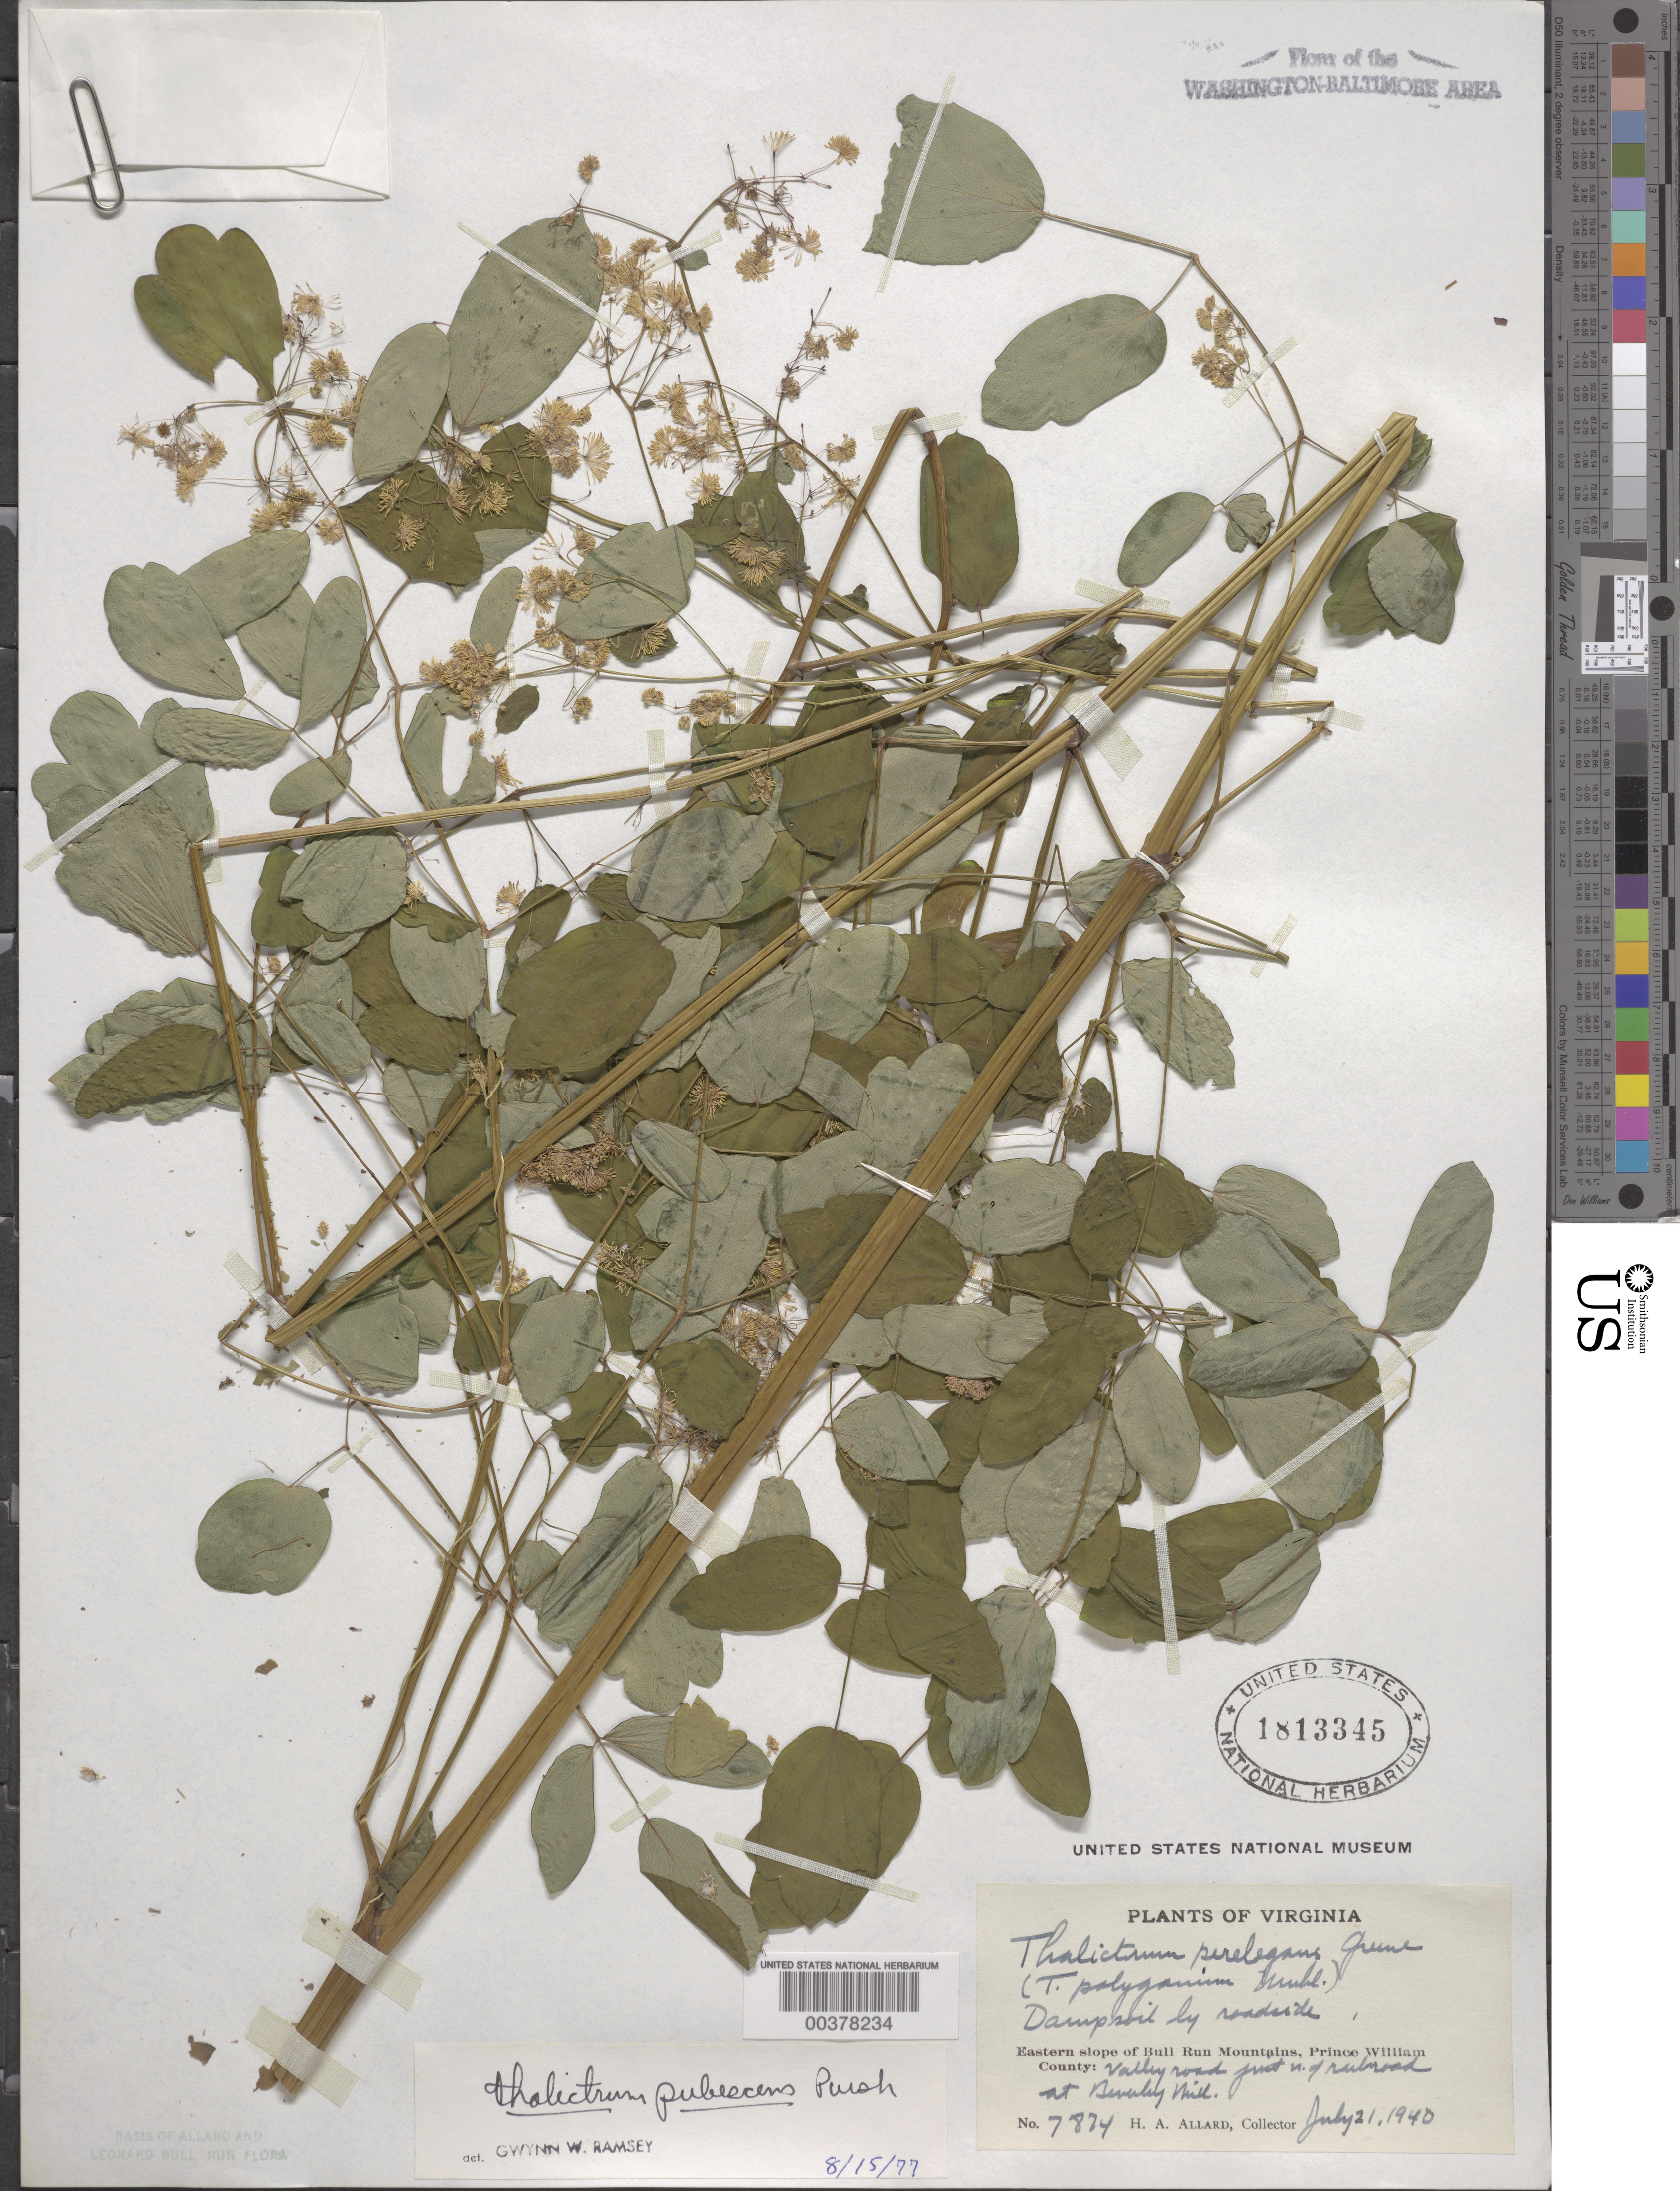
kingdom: Plantae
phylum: Tracheophyta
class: Magnoliopsida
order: Ranunculales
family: Ranunculaceae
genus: Thalictrum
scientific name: Thalictrum pubescens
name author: Pursh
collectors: H. A. Allard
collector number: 7874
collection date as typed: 21 Jul 1940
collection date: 1940-07-21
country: United States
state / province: Virginia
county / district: Prince William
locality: Beverley Mill, eastern slope of Bull Run Mountains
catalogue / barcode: US 1813345